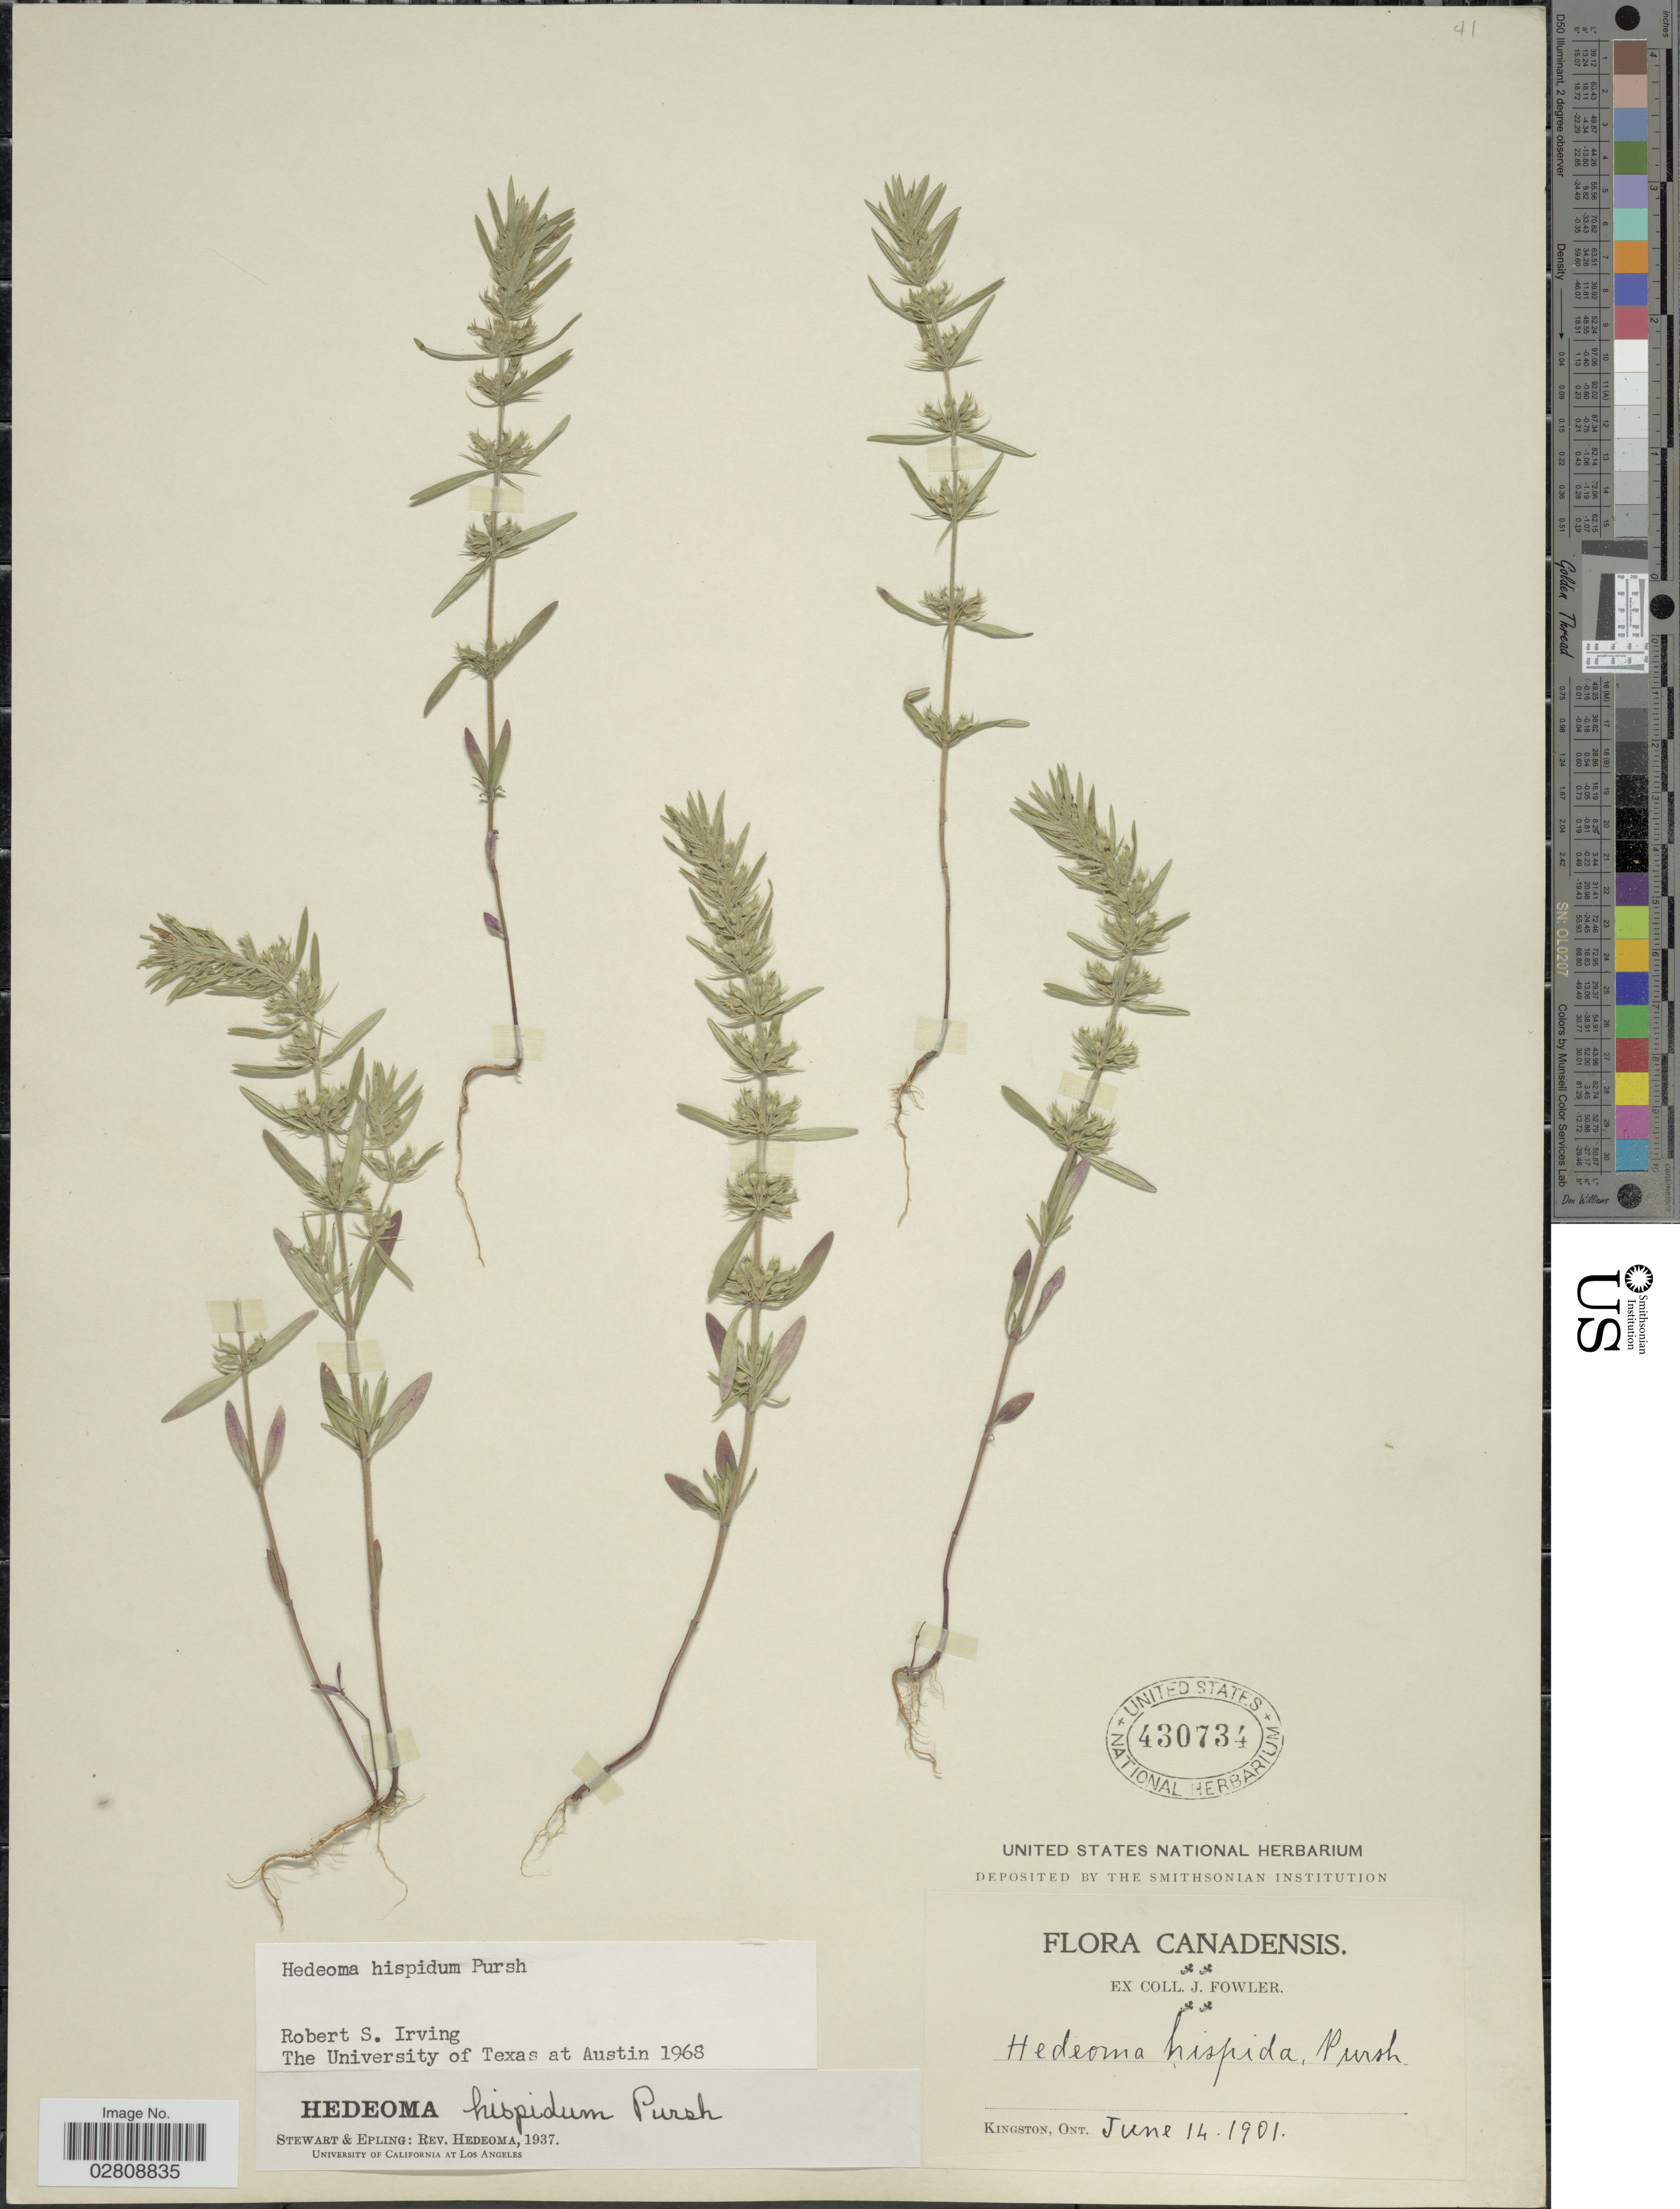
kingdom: Plantae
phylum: Tracheophyta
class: Magnoliopsida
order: Lamiales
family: Lamiaceae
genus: Hedeoma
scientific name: Hedeoma hispida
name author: Pursh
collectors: J. P. Fowler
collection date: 1901-06-14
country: Canada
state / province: Ontario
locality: Kingston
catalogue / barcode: US 430734